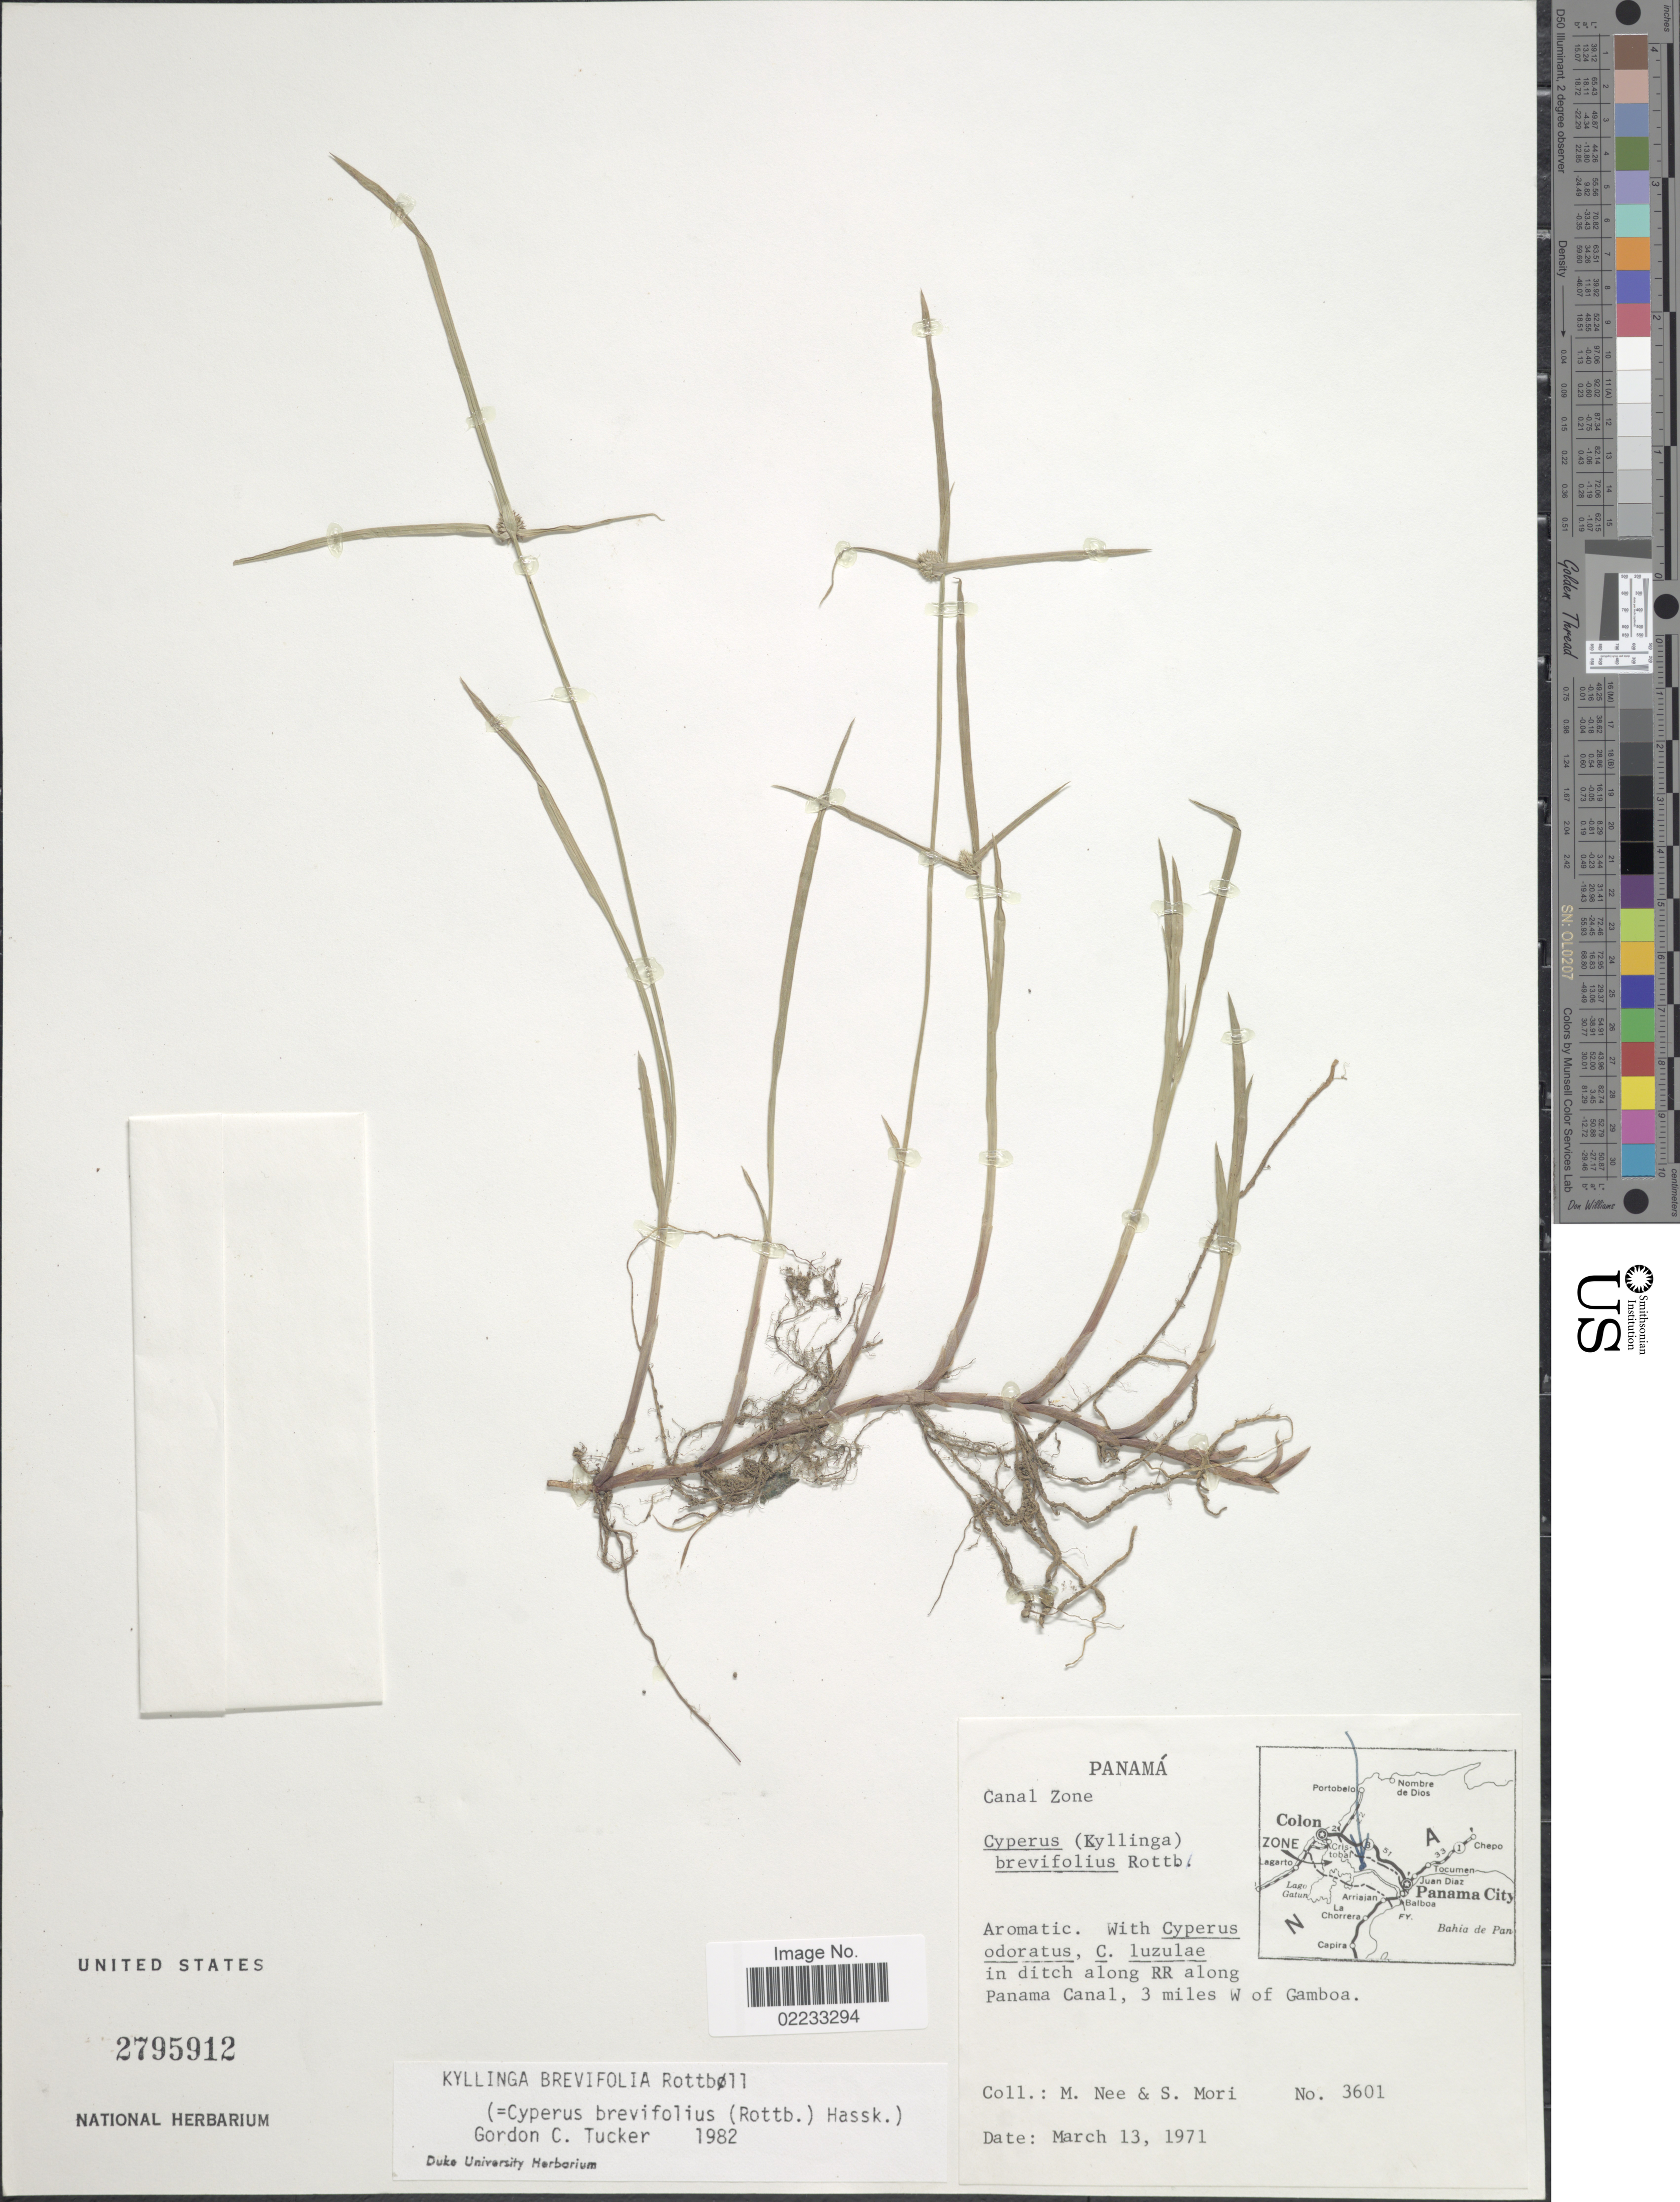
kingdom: Plantae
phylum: Tracheophyta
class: Liliopsida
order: Poales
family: Cyperaceae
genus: Cyperus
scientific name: Cyperus brevifolius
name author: (Rottb.) Hassk.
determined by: Strong, M. T., (US), Smithsonian Institution - National Museum of Natural History (UNITED STATES)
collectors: M. Nee & S. Mori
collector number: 3601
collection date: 1971-03-13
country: Panama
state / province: Colón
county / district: Canal Zone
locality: Canal Zone, in ditch along RR along Panama Canal, 3 miles W of Gamboa.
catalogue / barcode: US 2795912